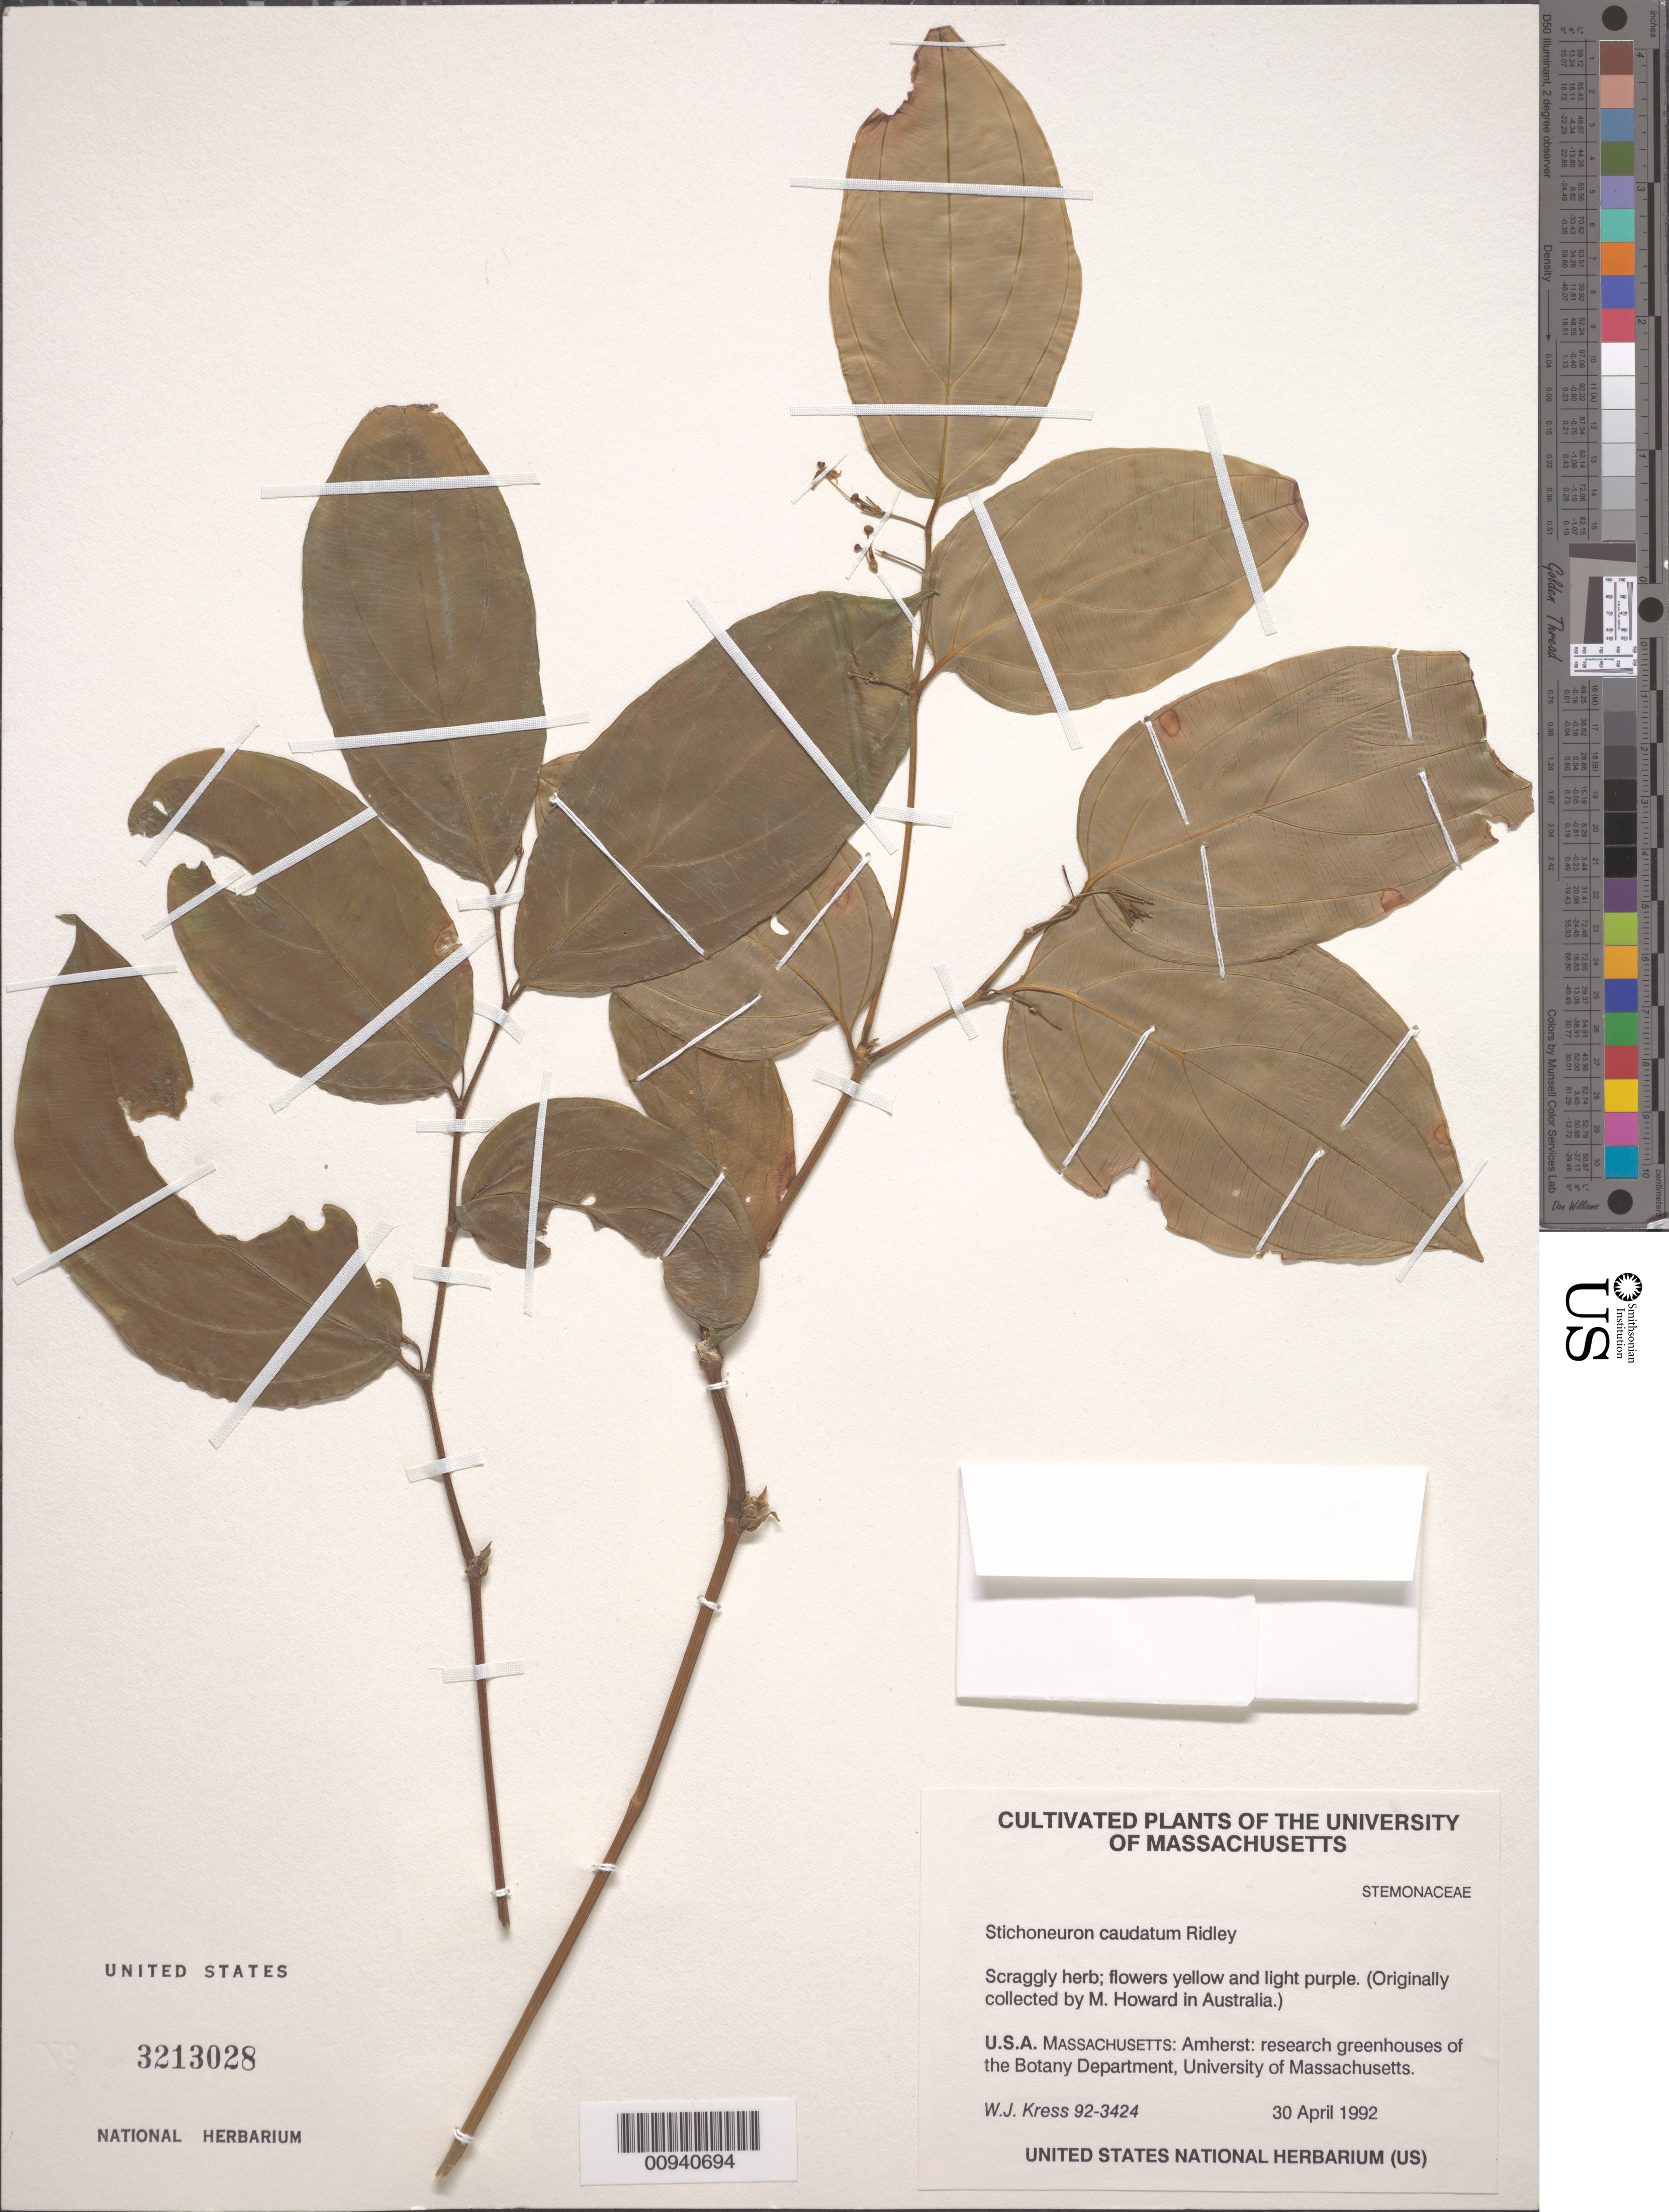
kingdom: Plantae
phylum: Tracheophyta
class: Liliopsida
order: Pandanales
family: Stemonaceae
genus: Stichoneuron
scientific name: Stichoneuron caudatum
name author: Ridl.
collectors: W. J. Kress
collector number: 92-3424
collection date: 1992-04-30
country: United States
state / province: Massachusetts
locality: Amherst: research greenhouses of the Botany Department, University of Massachusetts.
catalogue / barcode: US 3213028